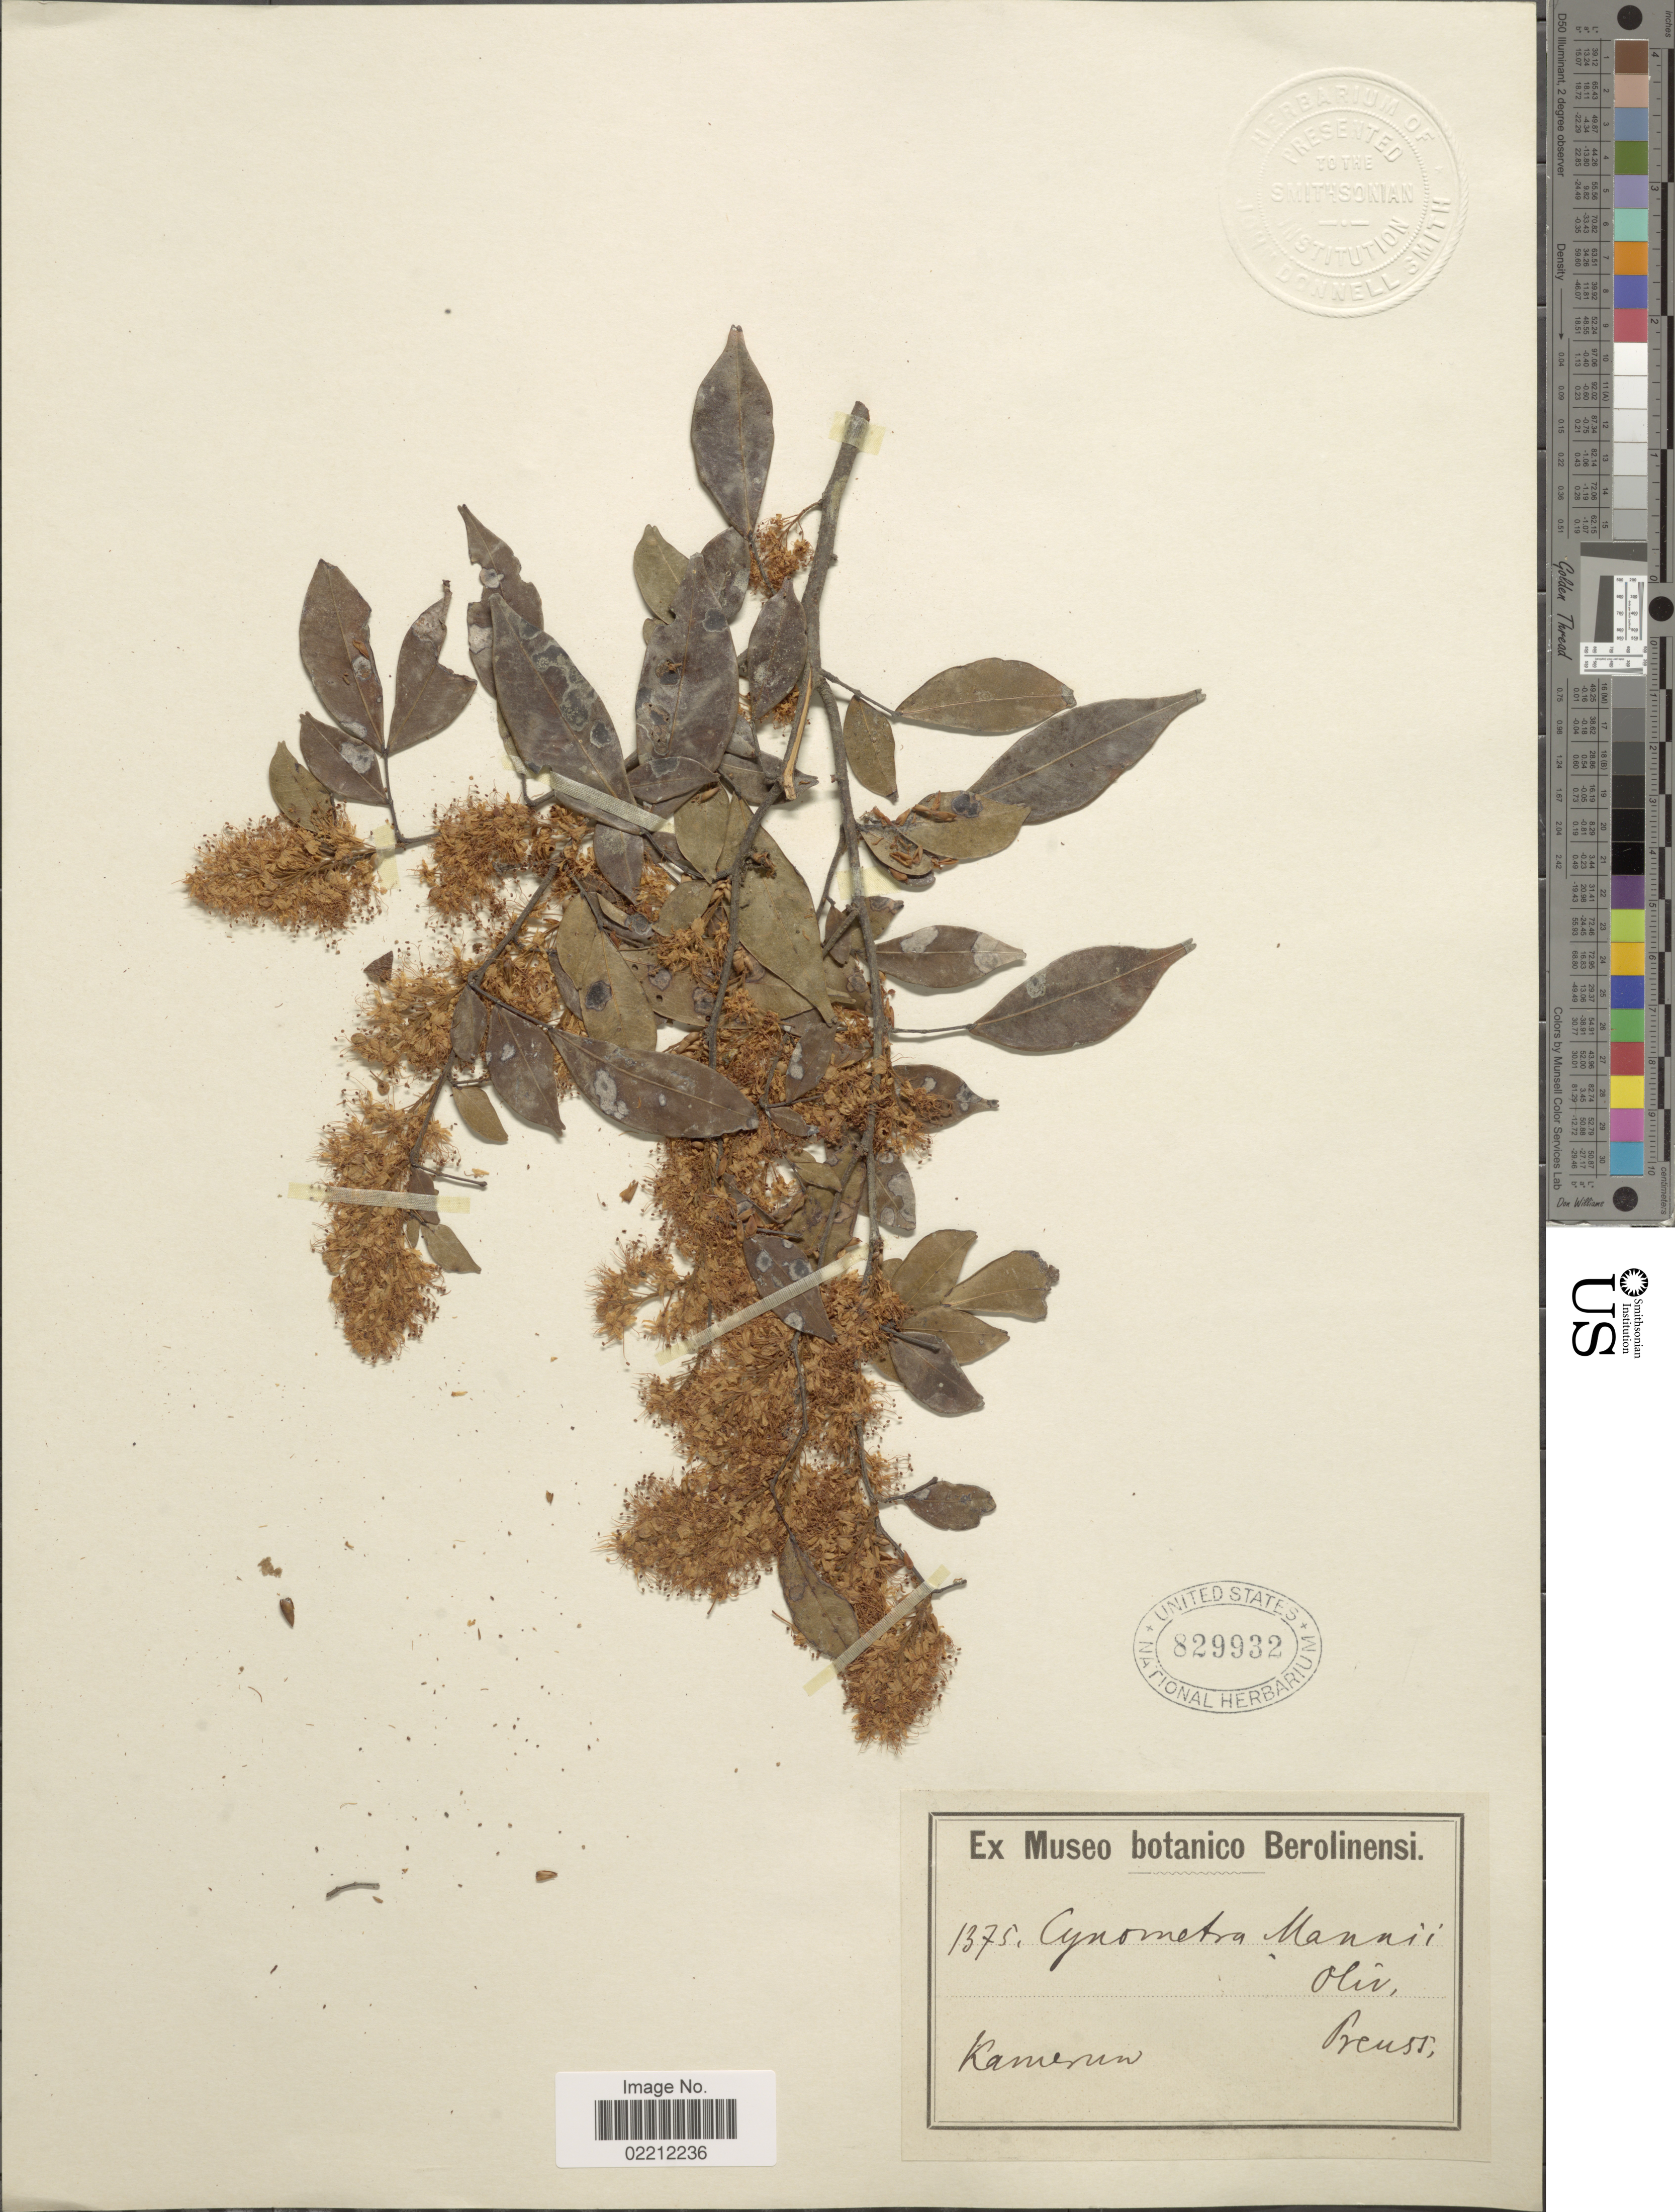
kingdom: Plantae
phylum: Tracheophyta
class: Magnoliopsida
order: Fabales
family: Fabaceae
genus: Cynometra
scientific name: Cynometra mannii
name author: Oliv.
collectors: C. Preuss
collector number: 1375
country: Cameroon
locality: Kamerun.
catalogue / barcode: US 829932